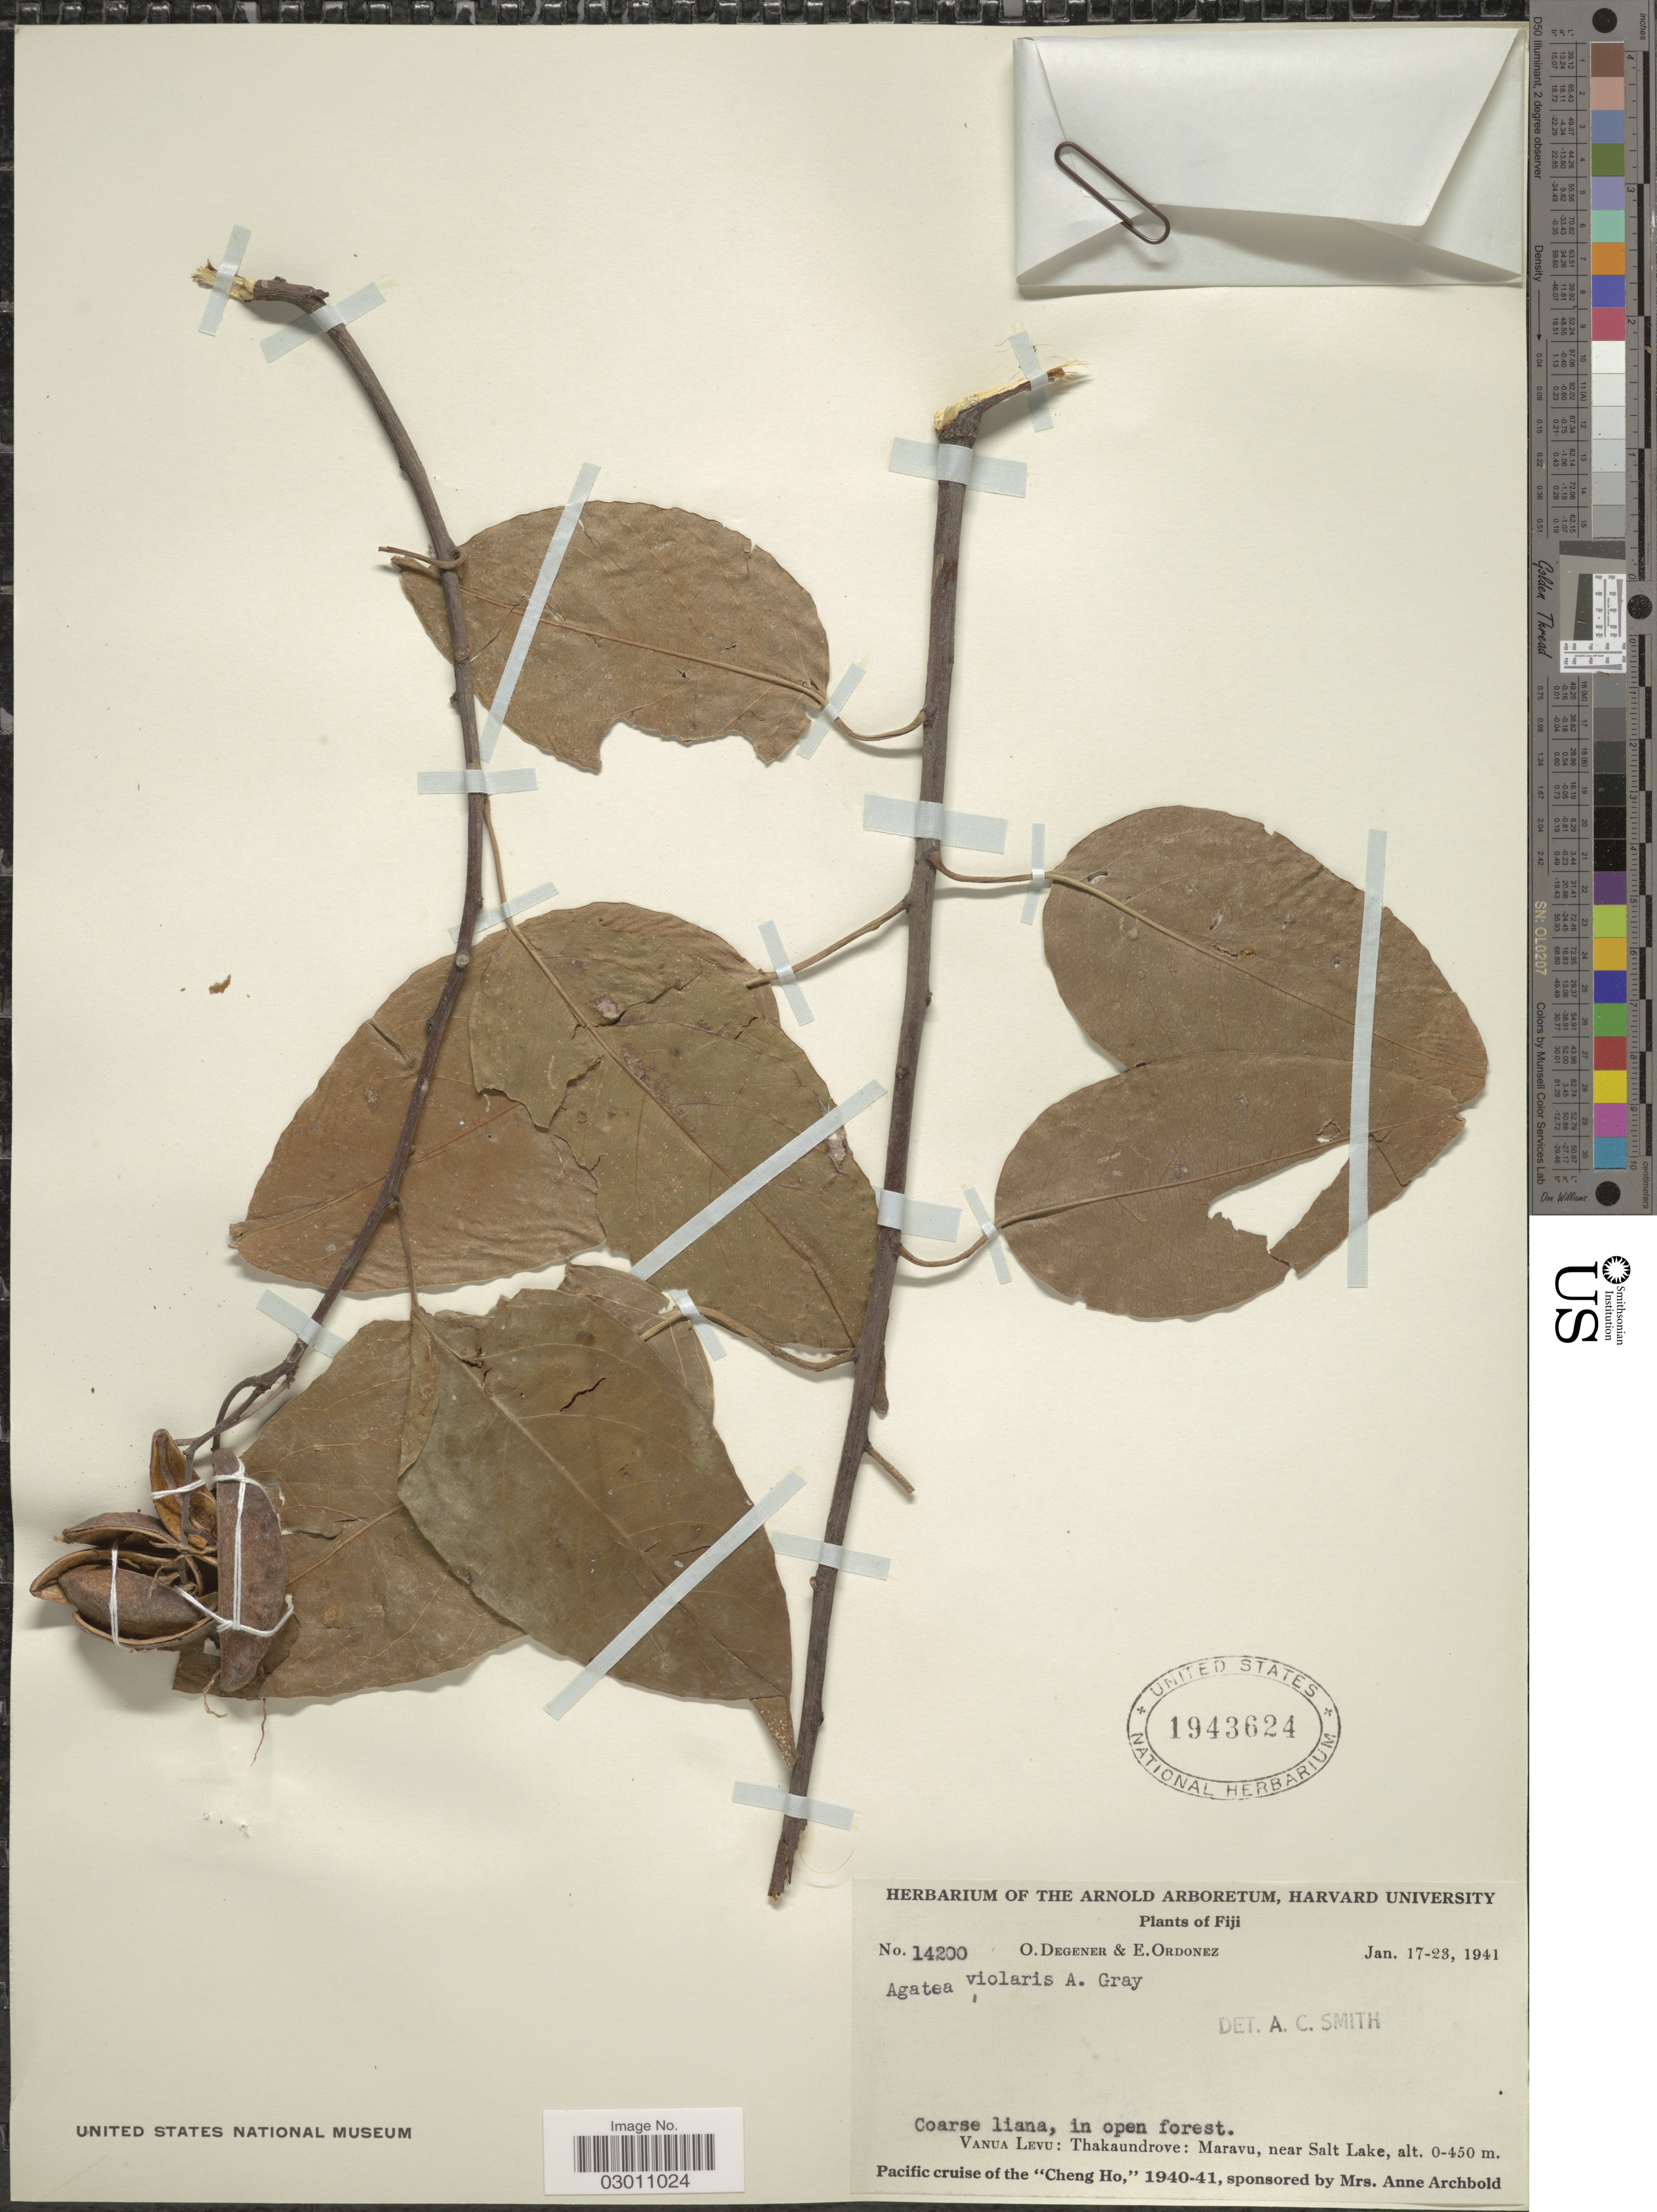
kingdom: Plantae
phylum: Tracheophyta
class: Magnoliopsida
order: Malpighiales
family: Violaceae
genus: Agatea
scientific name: Agatea violaris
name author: A. Gray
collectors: O. Degener & E. Ordonez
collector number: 14200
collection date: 1941-01-17/1941-01-23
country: Fiji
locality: Vanua Levu: Thakaundrove: Maravu, near Salt Lake.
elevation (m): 0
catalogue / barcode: US 1943624